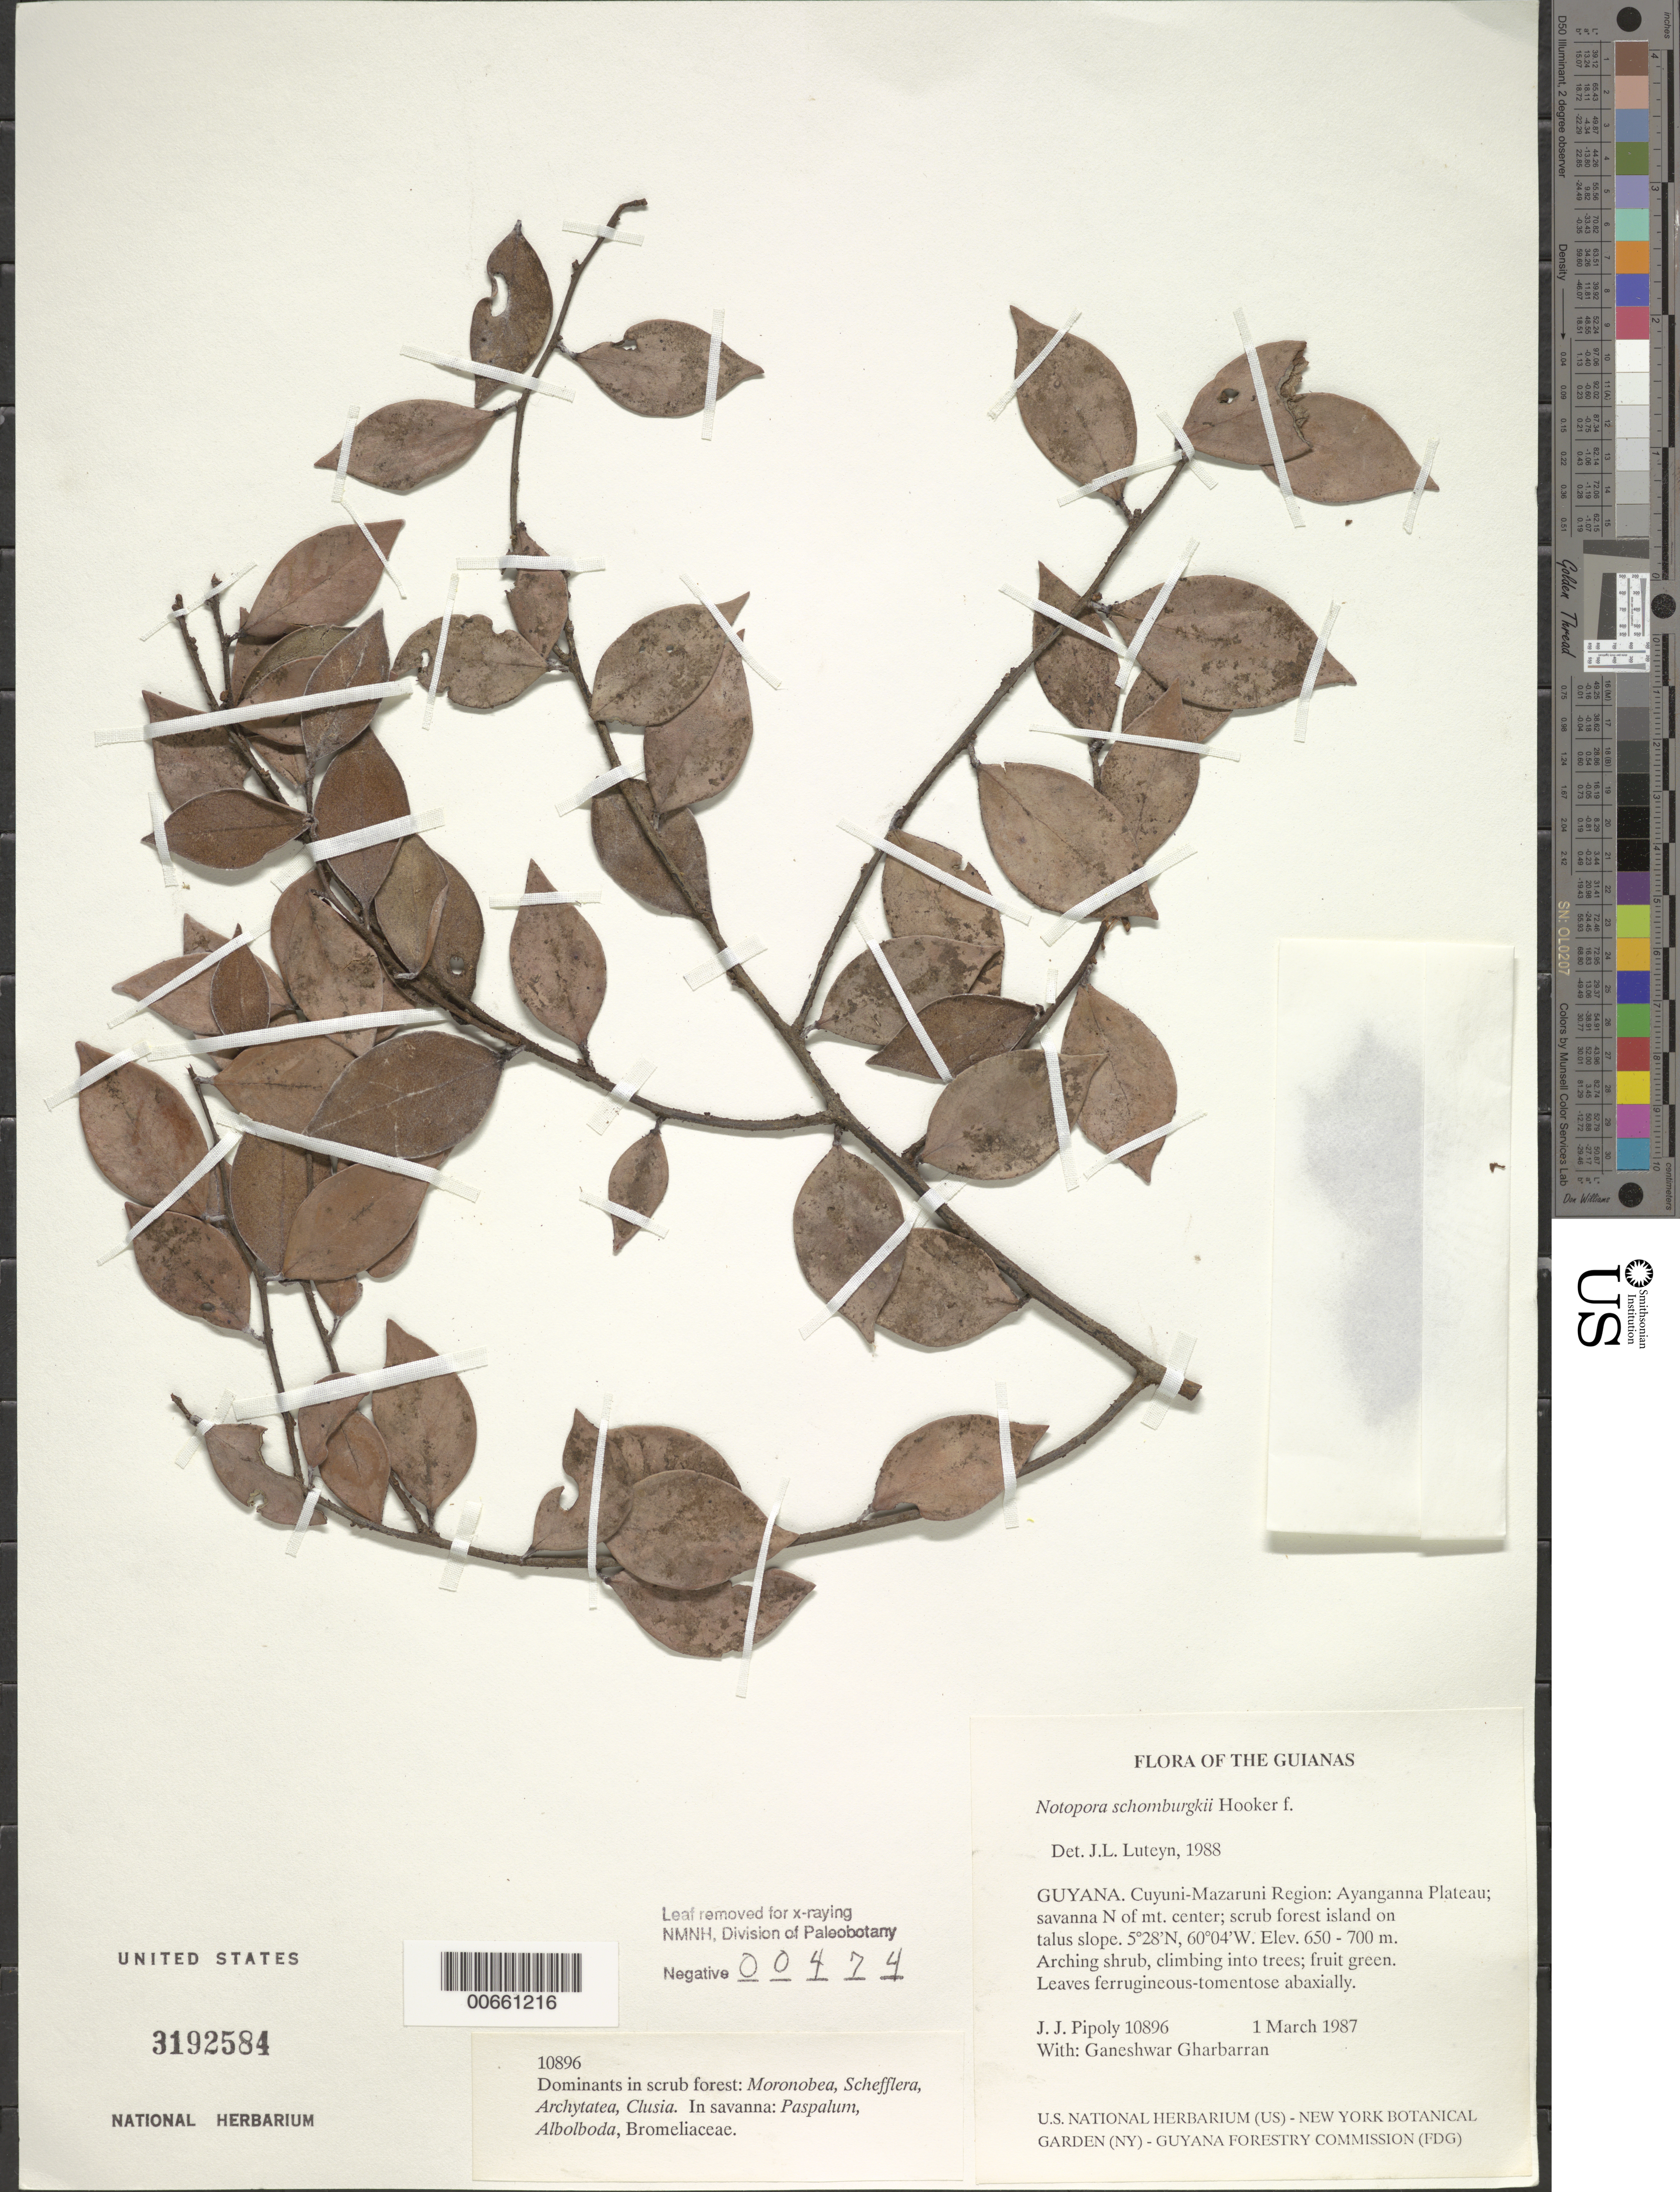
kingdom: Plantae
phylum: Tracheophyta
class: Magnoliopsida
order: Ericales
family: Ericaceae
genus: Notopora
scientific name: Notopora schomburgkii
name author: Hook. f.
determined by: Luteyn, J. L.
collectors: J. J. Pipoly & G. Gharbarran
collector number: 10896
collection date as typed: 1 March 1987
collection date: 1987-03-01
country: Guyana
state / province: Cuyuni-Mazaruni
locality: Ayanganna Plateau, N of mountain center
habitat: Savanna with scrub forest island on talus slope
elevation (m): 650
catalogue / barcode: US 3192584